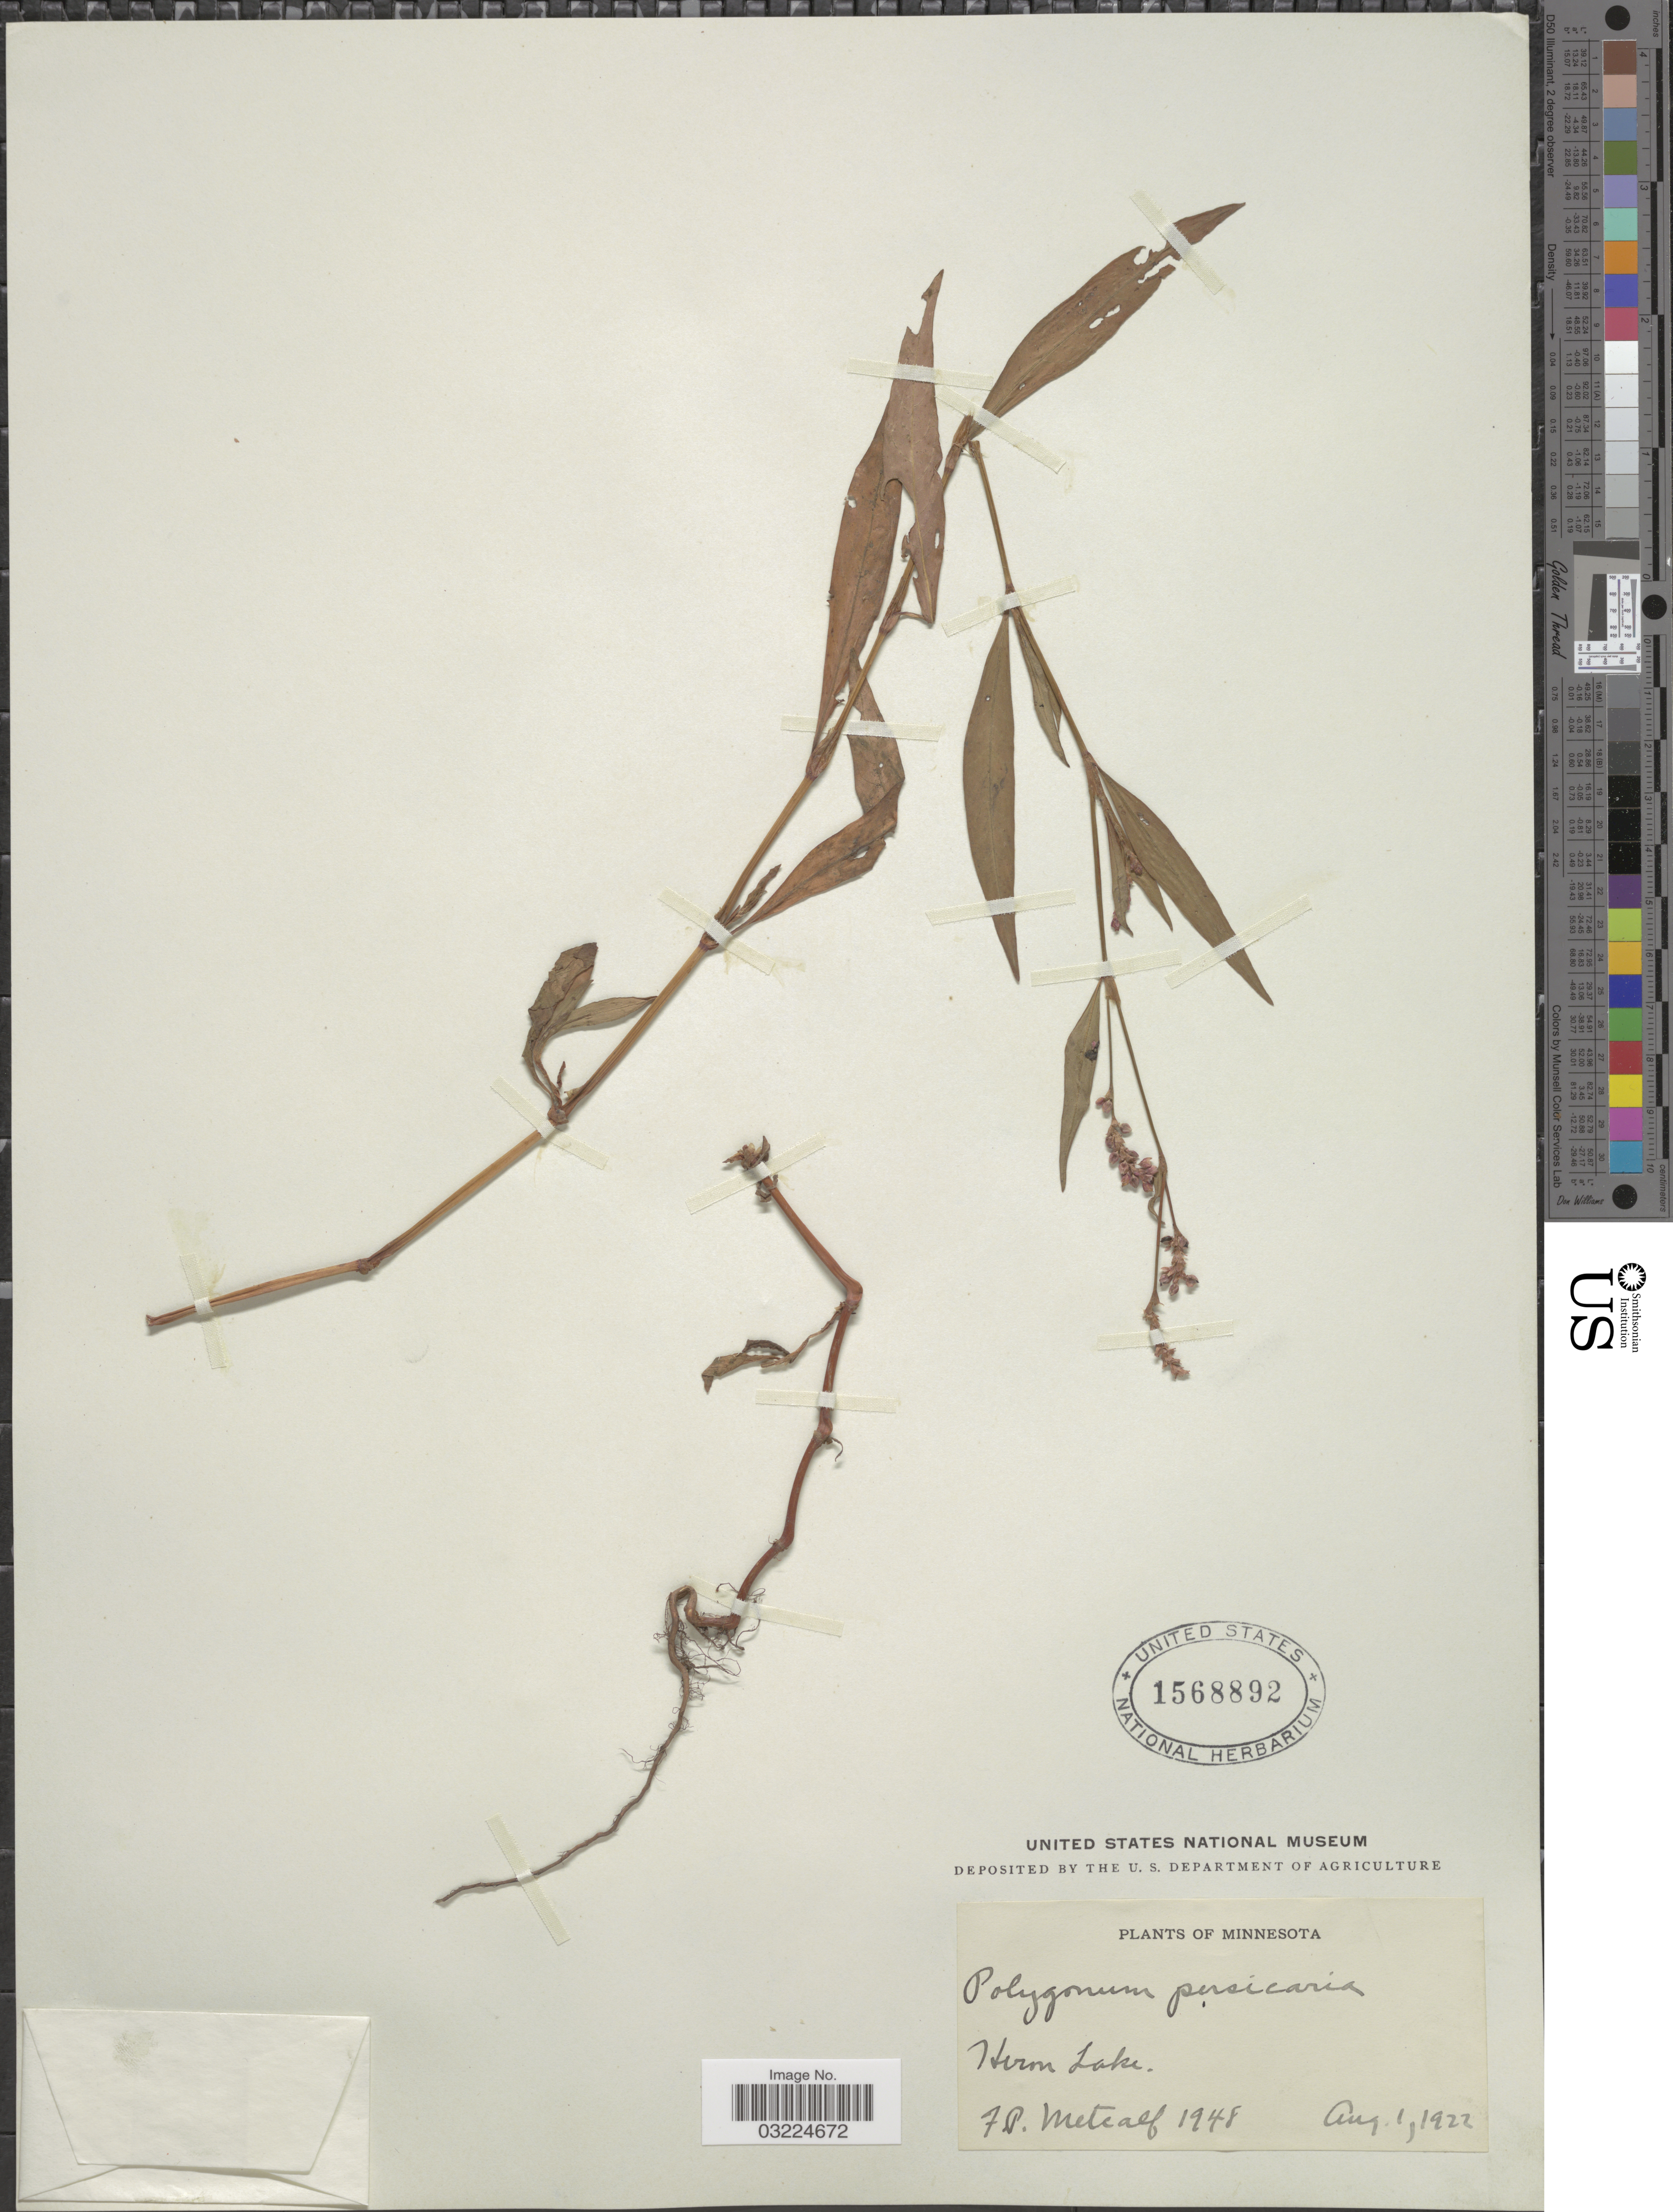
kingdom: Plantae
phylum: Tracheophyta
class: Magnoliopsida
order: Caryophyllales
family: Polygonaceae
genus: Persicaria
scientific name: Persicaria maculosa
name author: S.F. Gray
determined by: Atha, D. E.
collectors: F. Metcalf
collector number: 1948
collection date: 1922-08-01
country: United States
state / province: Minnesota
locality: Heron Lake.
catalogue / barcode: US 1568892